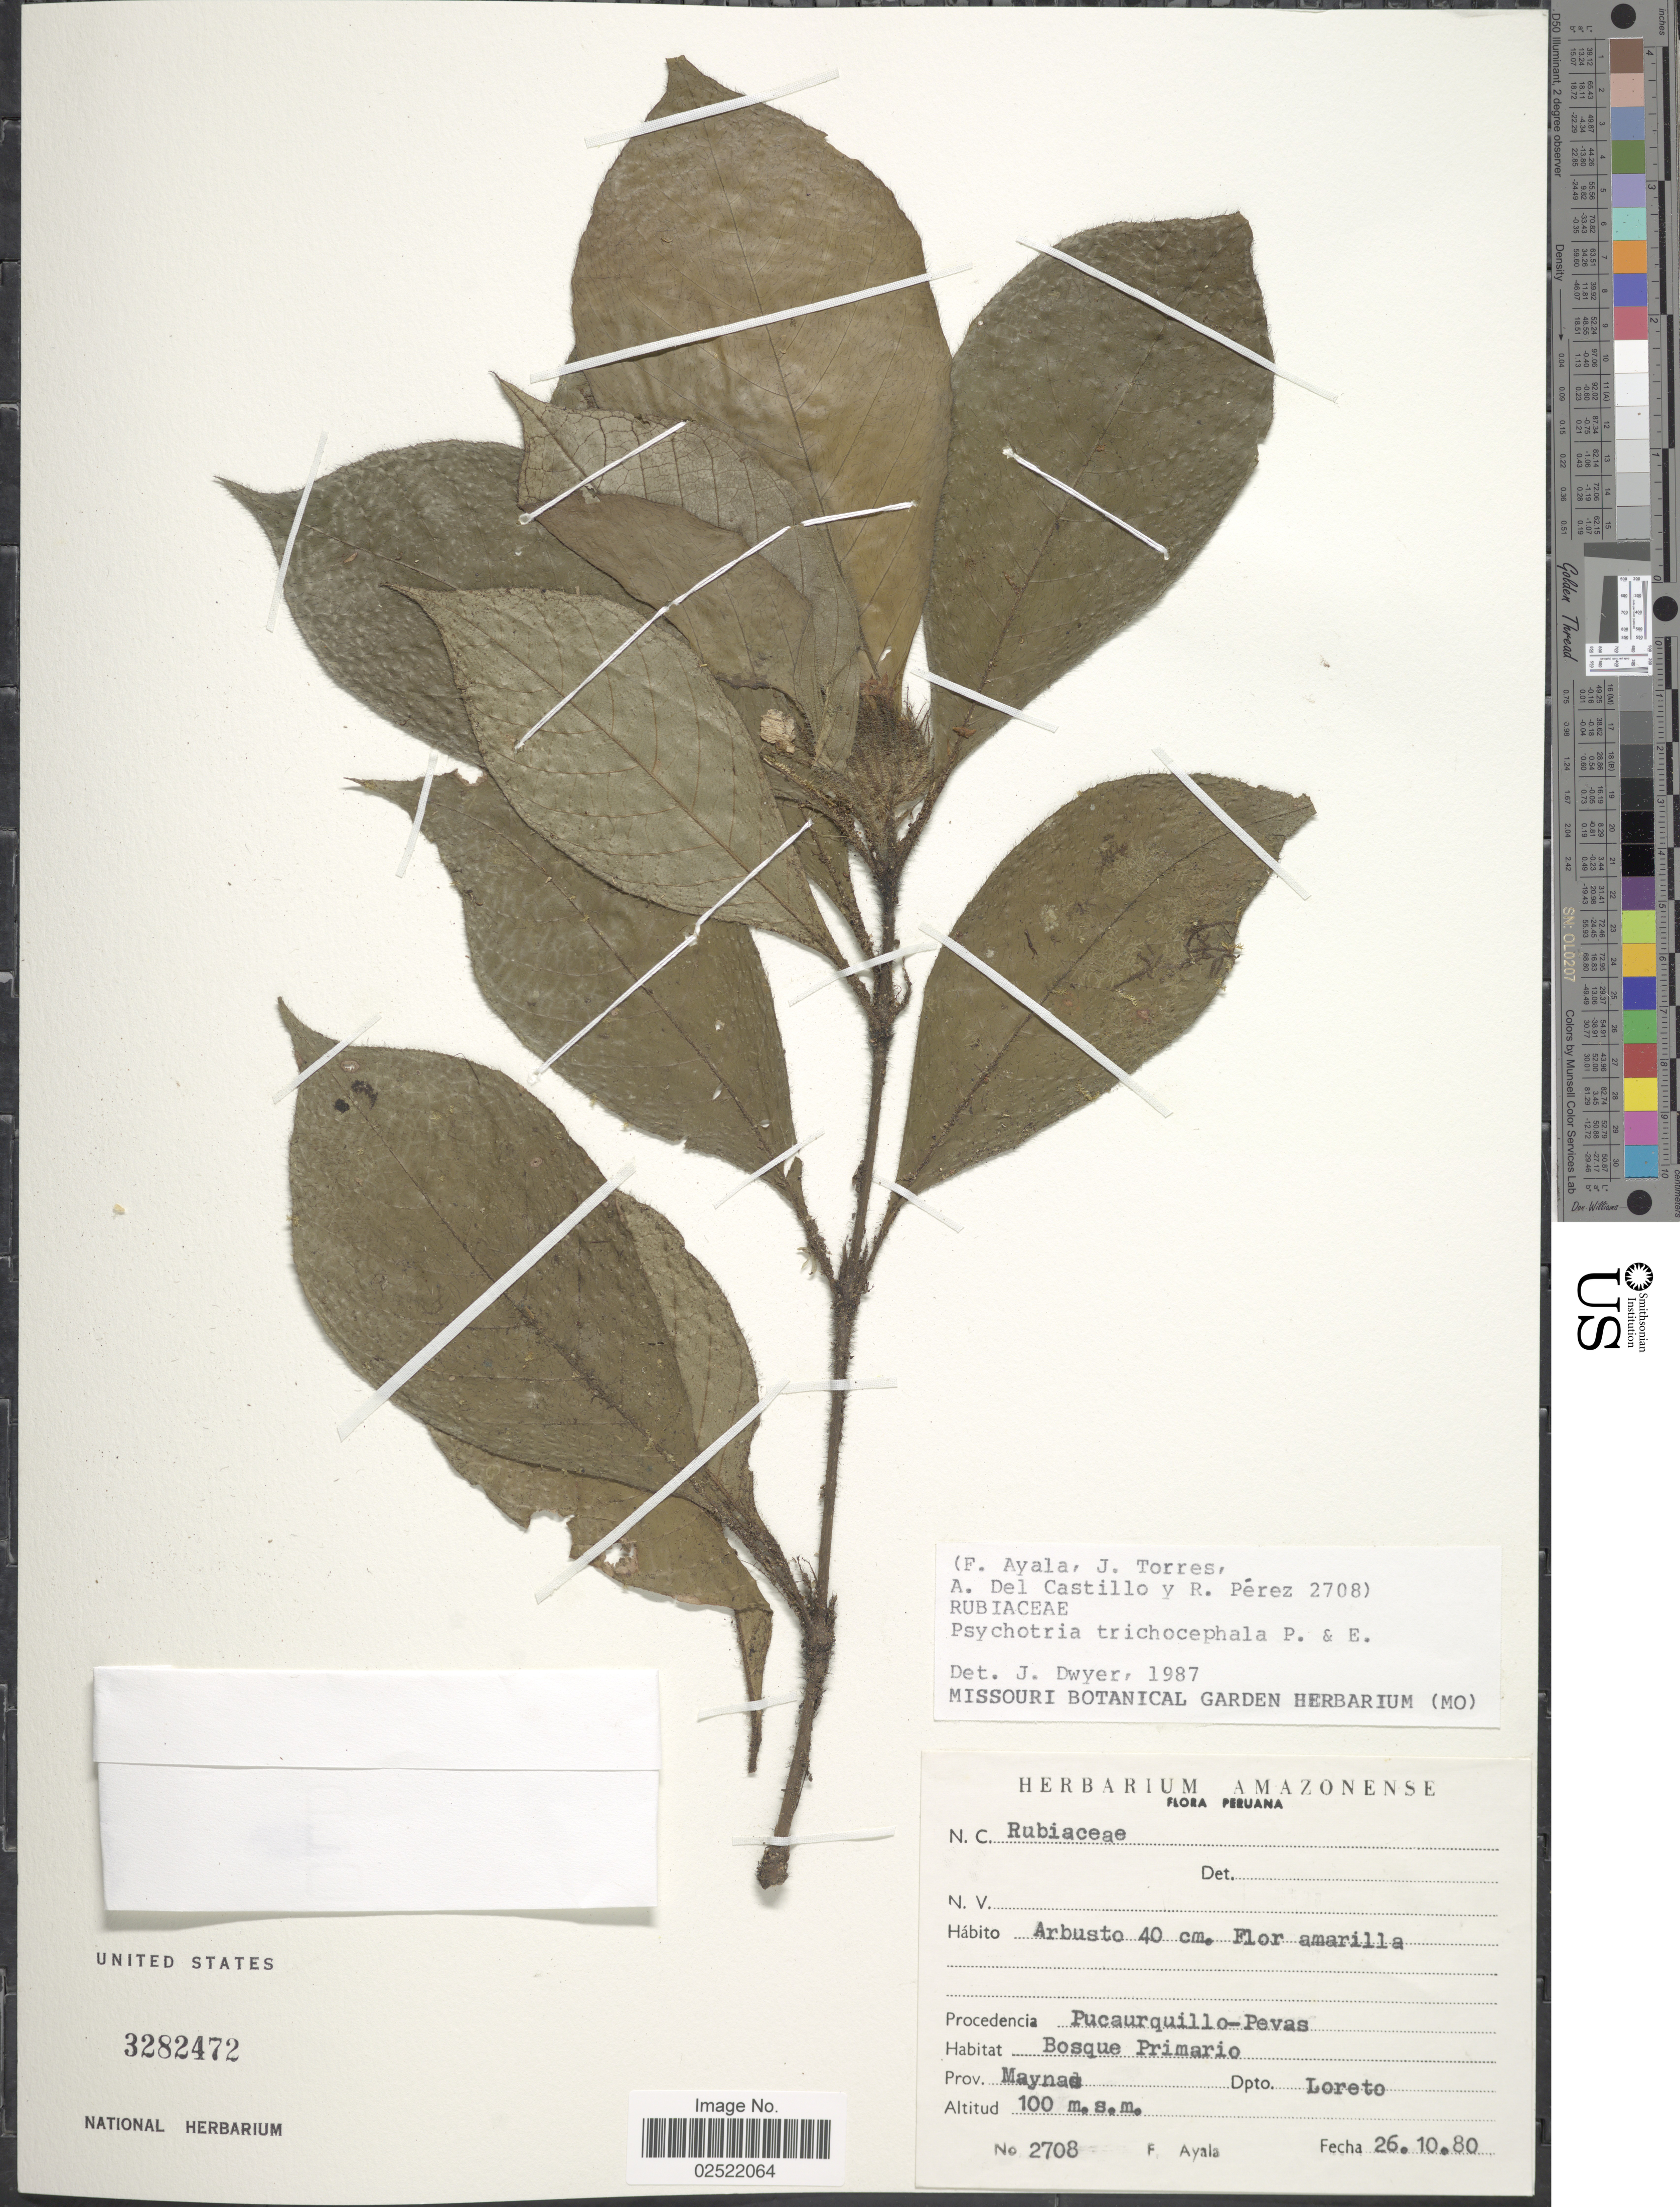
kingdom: Plantae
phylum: Tracheophyta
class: Magnoliopsida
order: Gentianales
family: Rubiaceae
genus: Psychotria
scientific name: Psychotria trichocephala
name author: Poepp.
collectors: F. Ayala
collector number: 2708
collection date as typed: Transcribed d/m/y: 26/10/80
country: Peru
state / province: Loreto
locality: Pucaurquillo-Pevas. Bosque Primario. Prov. Maynas. Dpto. Loreto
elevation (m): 100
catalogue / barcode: US 3282472